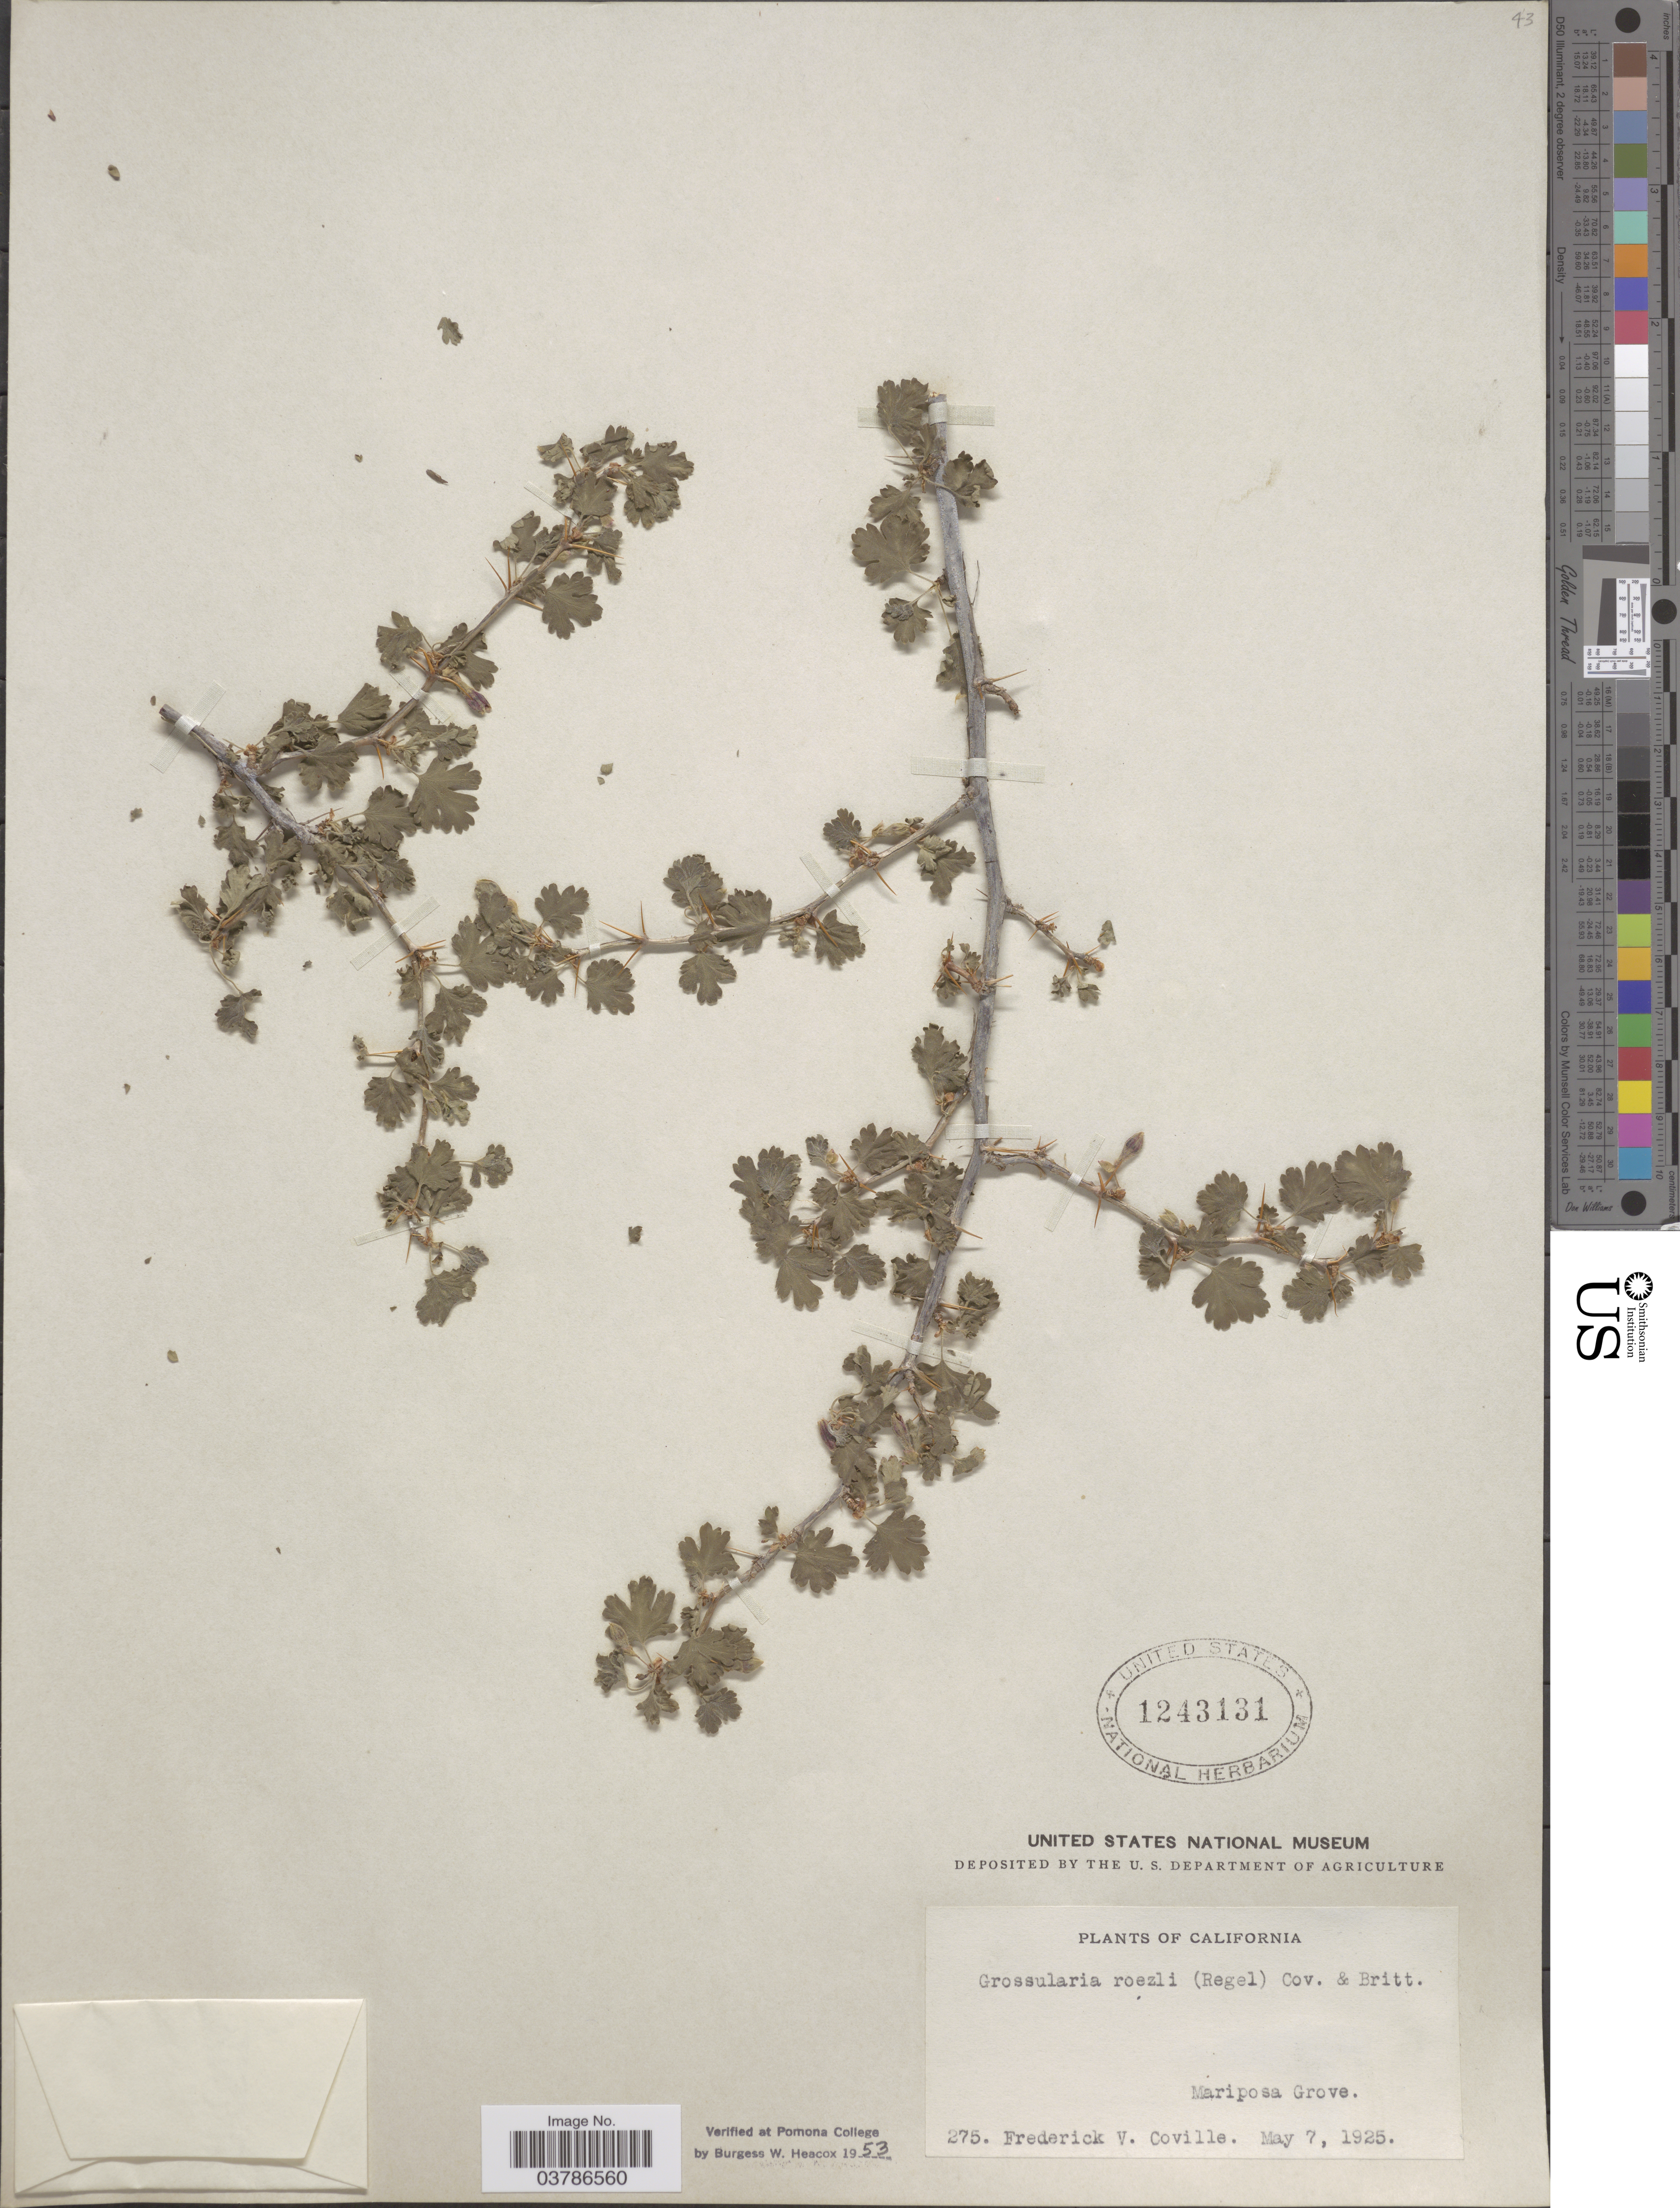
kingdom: Plantae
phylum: Tracheophyta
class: Magnoliopsida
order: Saxifragales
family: Grossulariaceae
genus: Ribes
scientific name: Ribes roezlii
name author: Regel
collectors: F. V. Coville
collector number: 275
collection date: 1925-05-07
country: United States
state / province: California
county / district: Mariposa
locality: Mariposa Grove.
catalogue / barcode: US 1243131